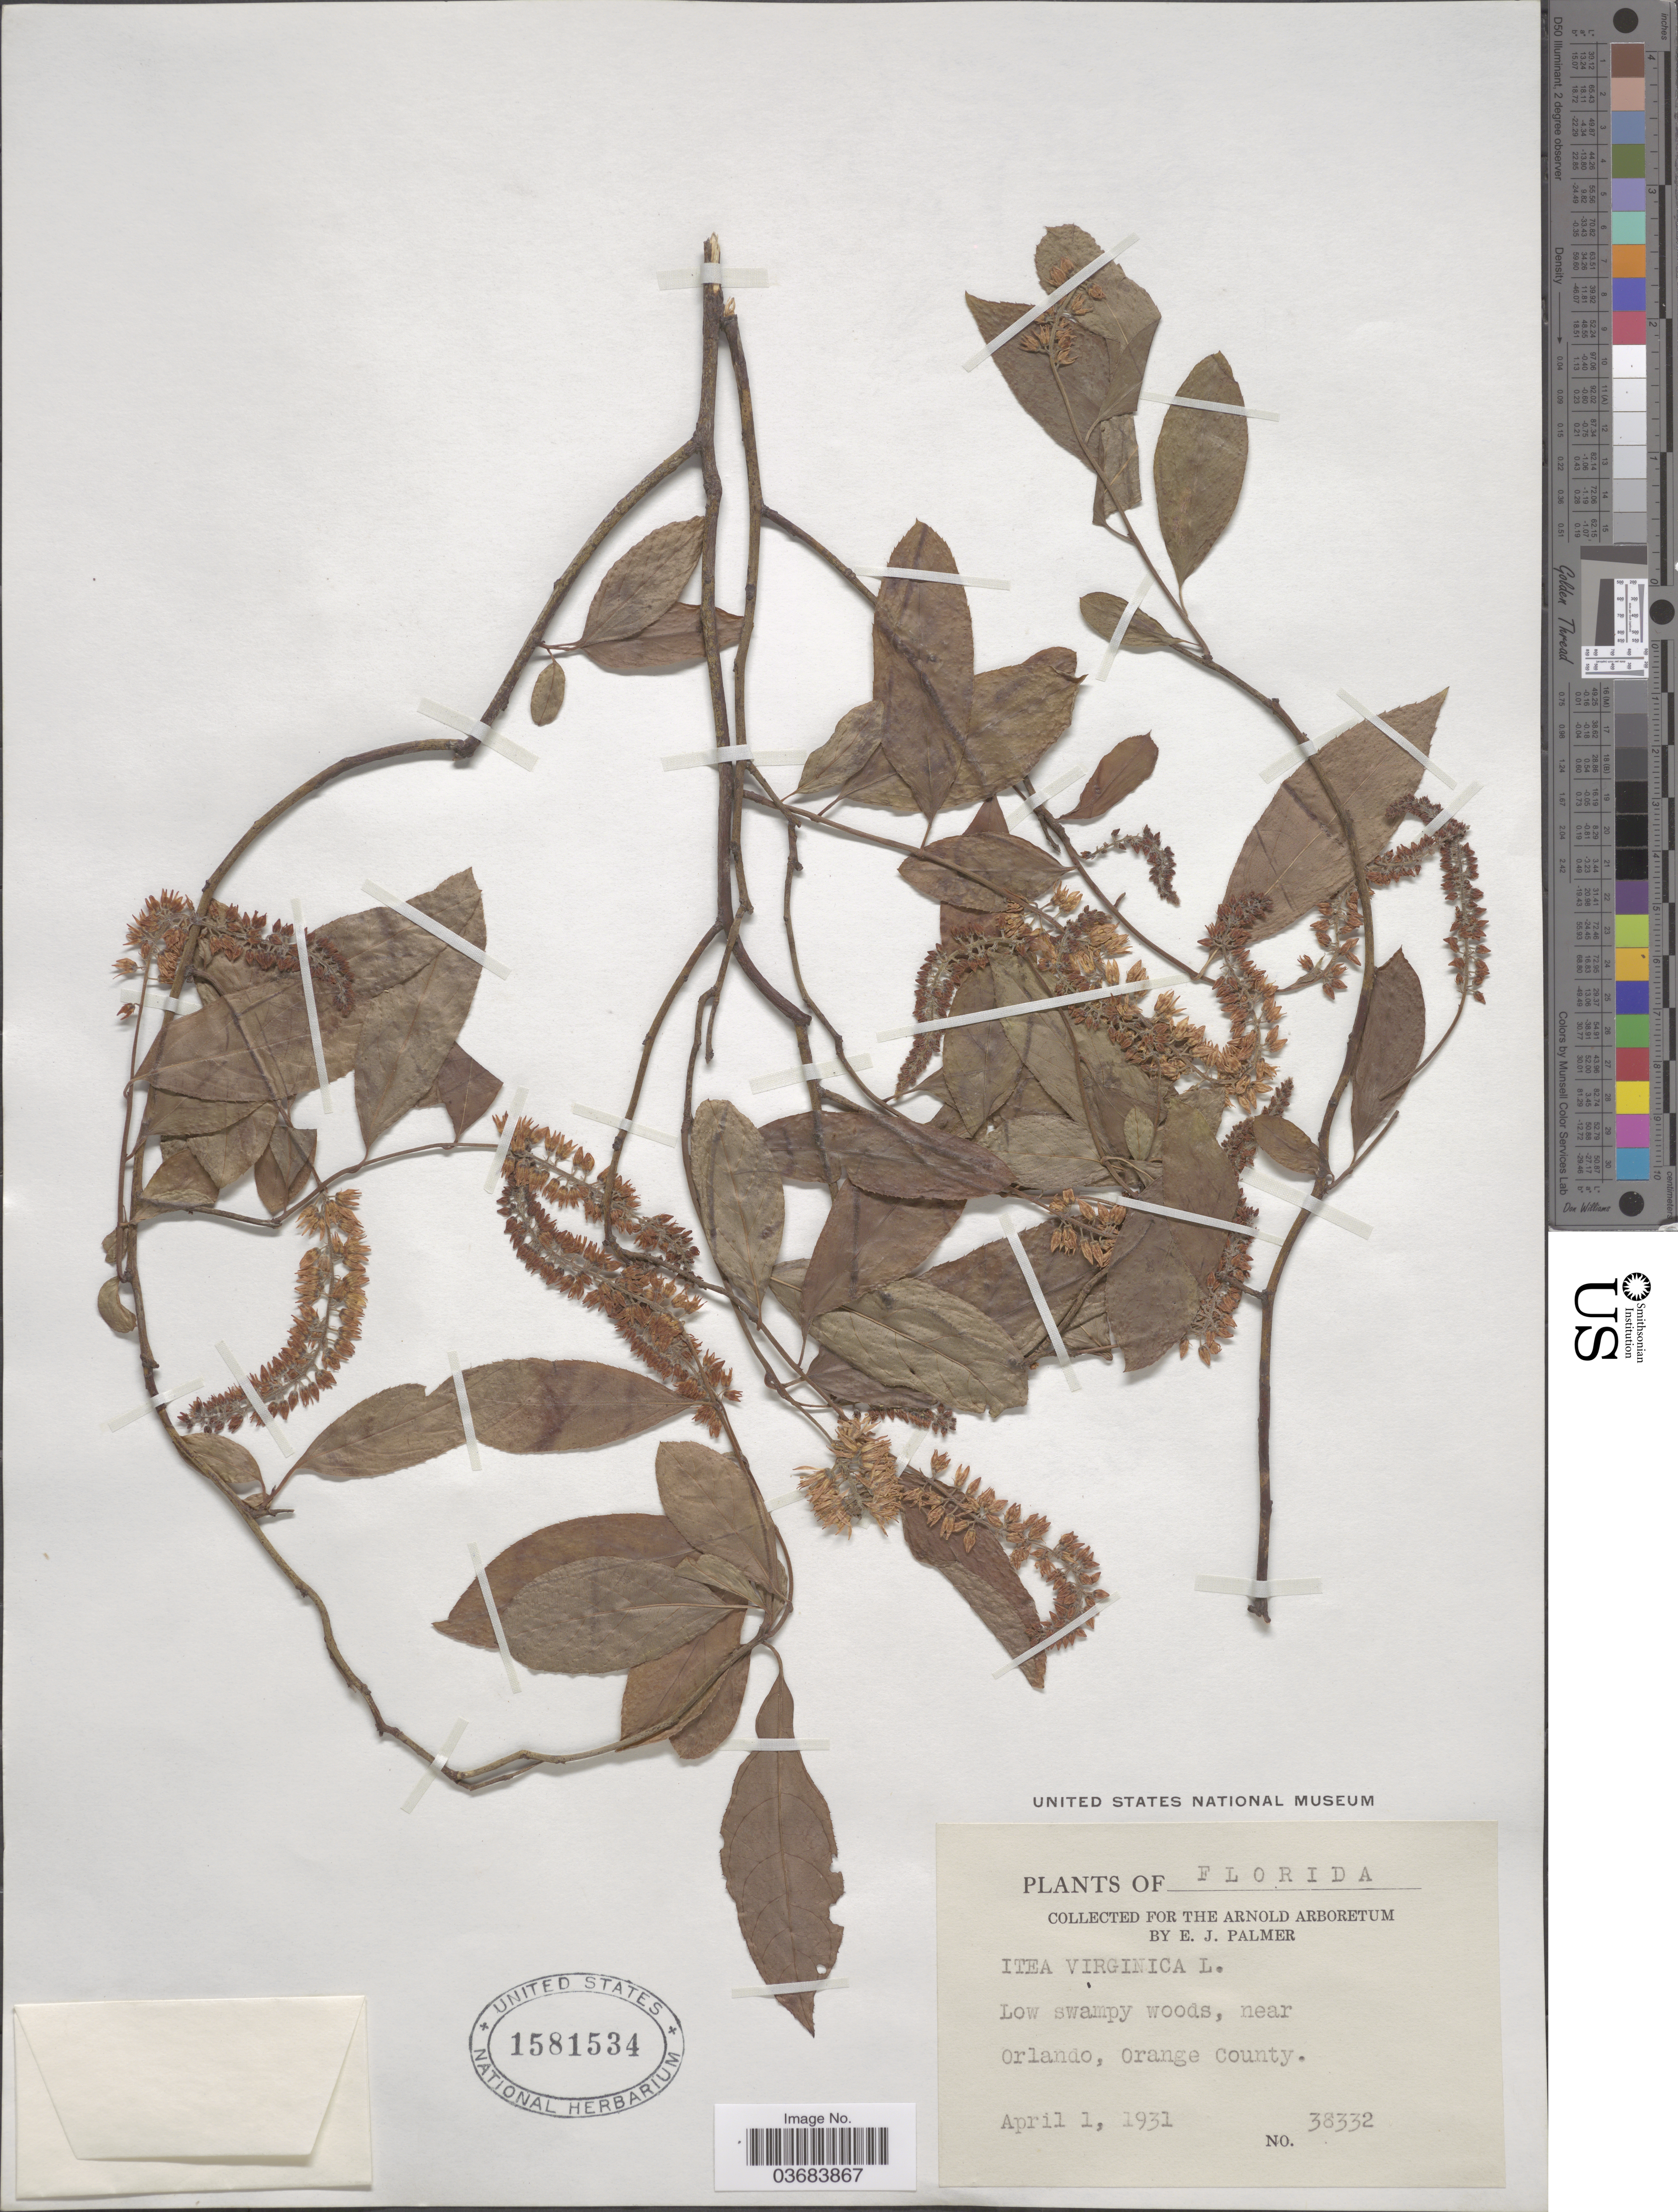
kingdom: Plantae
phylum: Tracheophyta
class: Magnoliopsida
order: Saxifragales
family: Iteaceae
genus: Itea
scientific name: Itea virginica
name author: L.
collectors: E. J. Palmer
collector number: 38332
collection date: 1931-04-01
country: United States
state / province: Florida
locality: Low swampy woods, near Orlando, Orange County.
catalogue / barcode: US 1581534